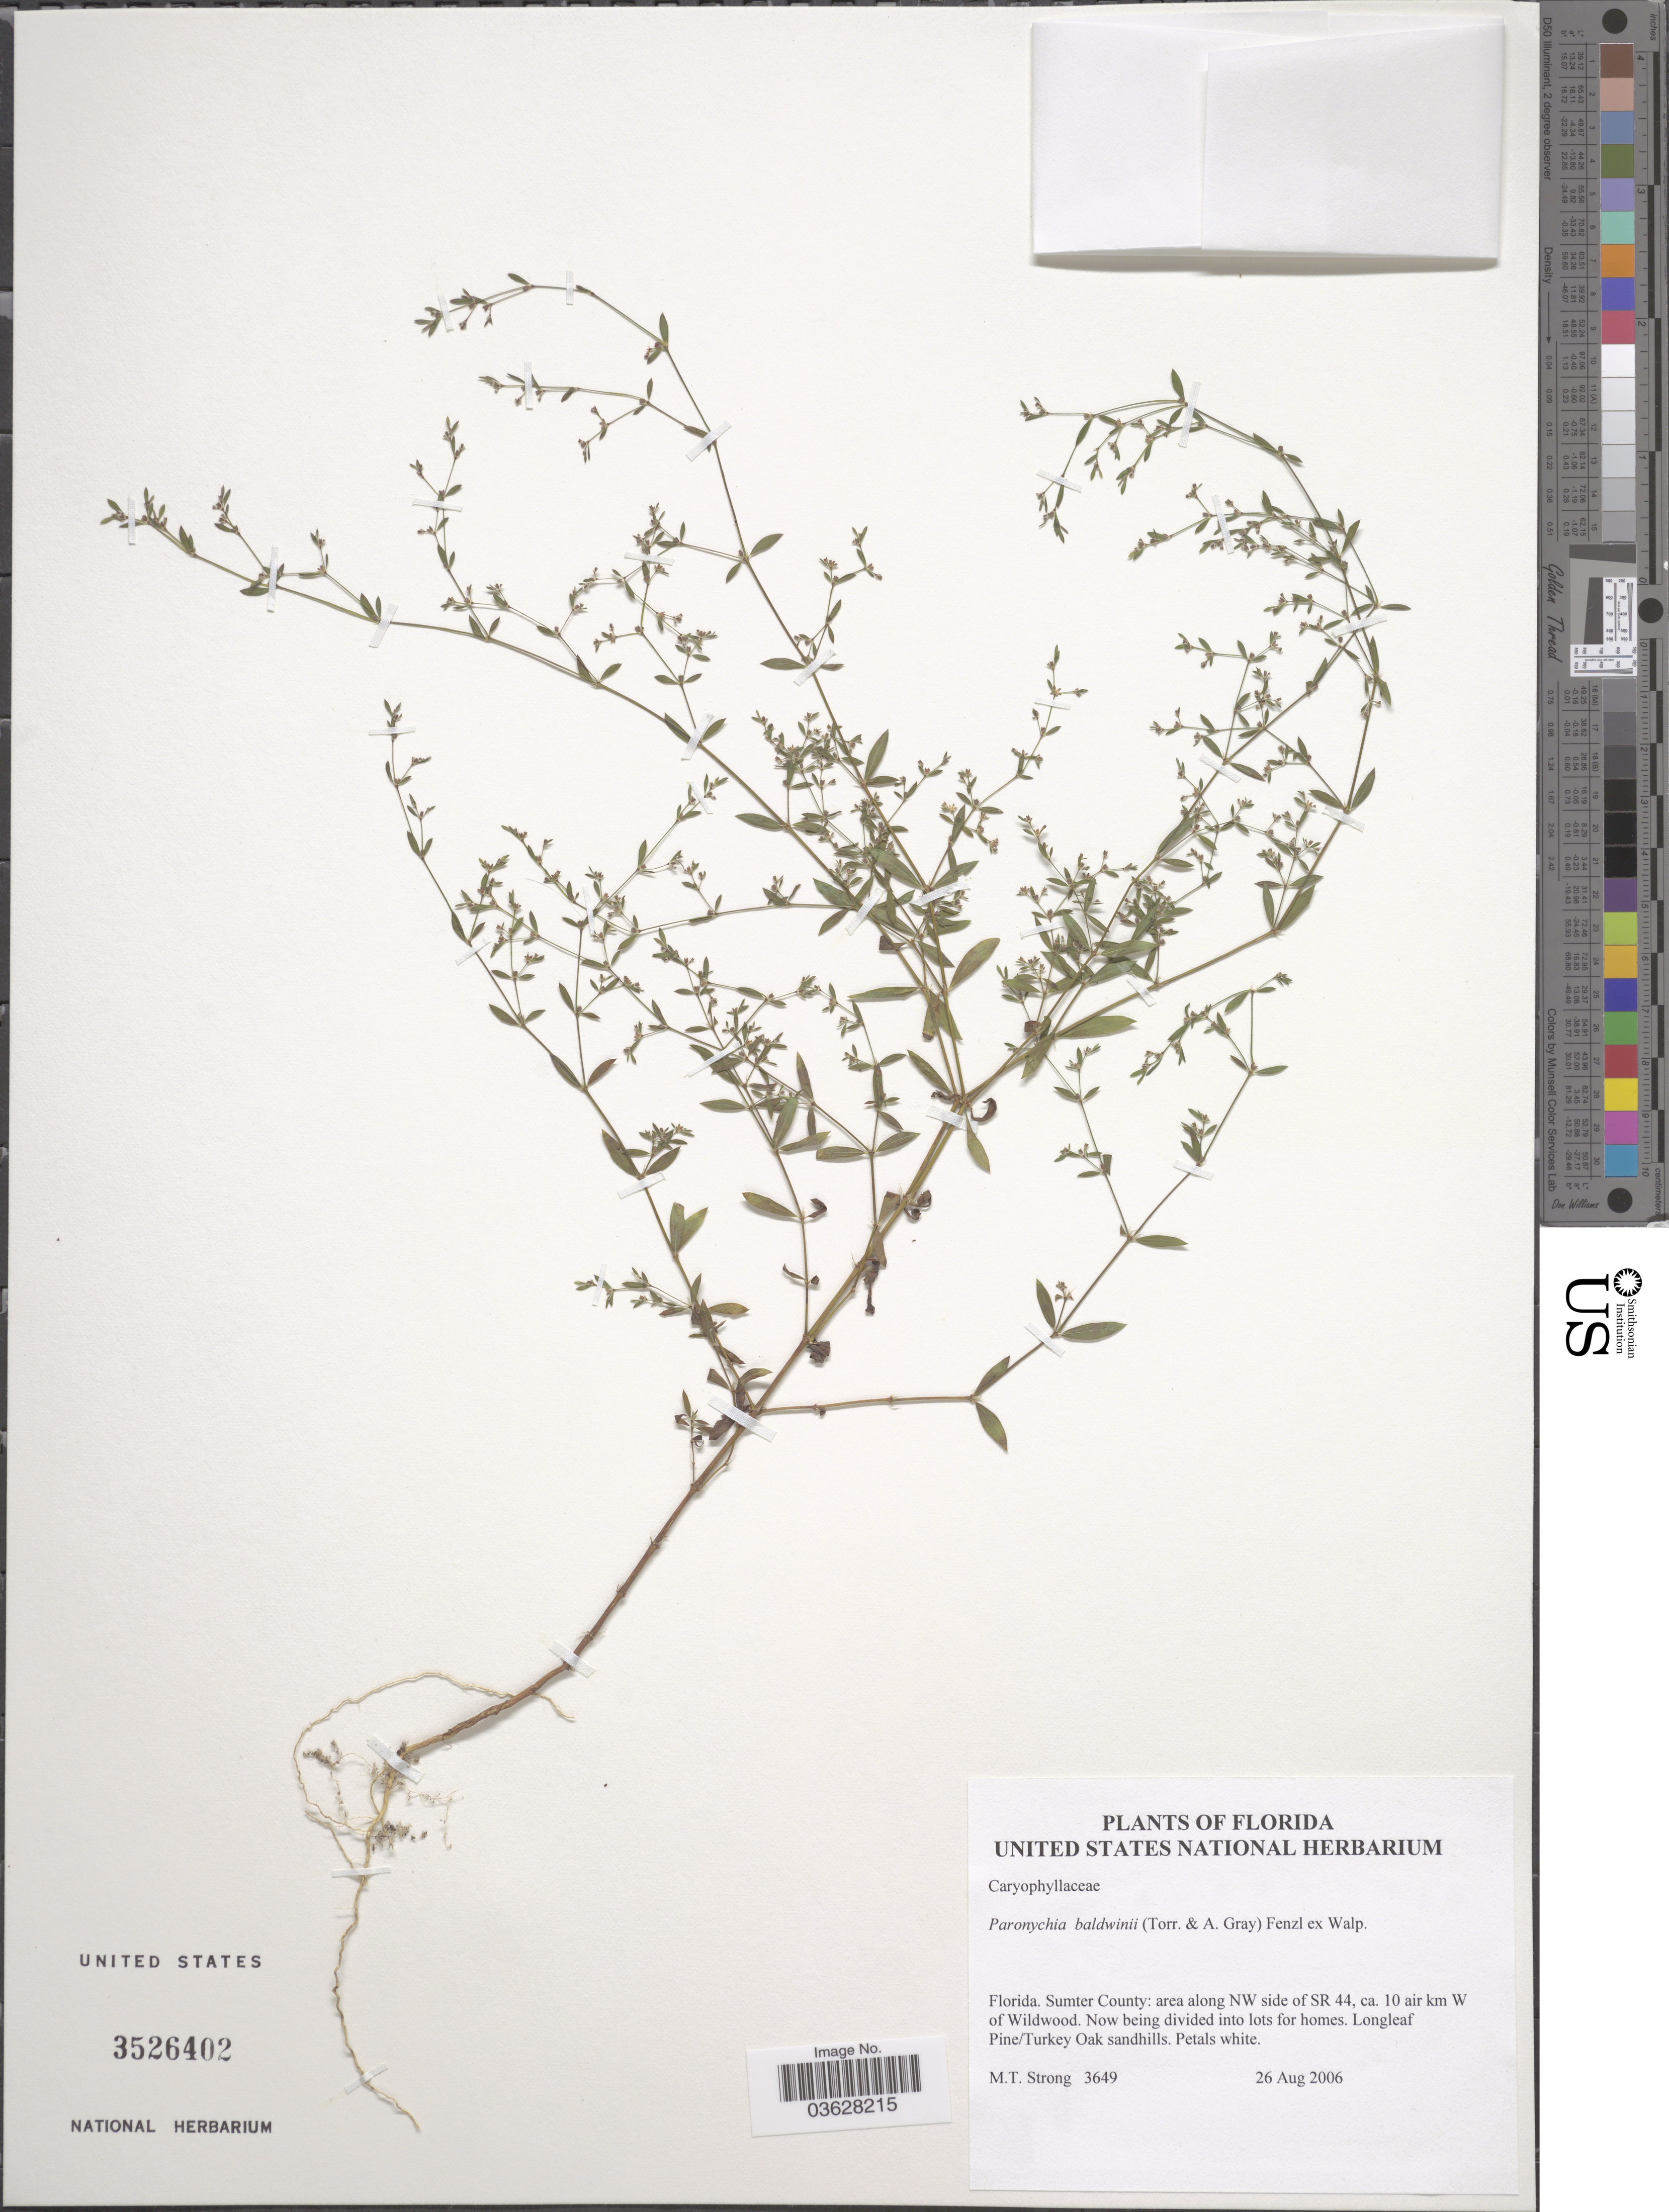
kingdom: Plantae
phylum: Tracheophyta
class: Magnoliopsida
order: Caryophyllales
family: Caryophyllaceae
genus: Paronychia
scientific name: Paronychia baldwinii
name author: (A. Gray & Torr.) Fenzl ex Walp.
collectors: M. T. Strong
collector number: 3649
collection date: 2006-08-26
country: United States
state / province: Florida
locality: Sumter County: area along NW side of SR 44, ca. 10 air km W of Wildwood.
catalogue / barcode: US 3526402